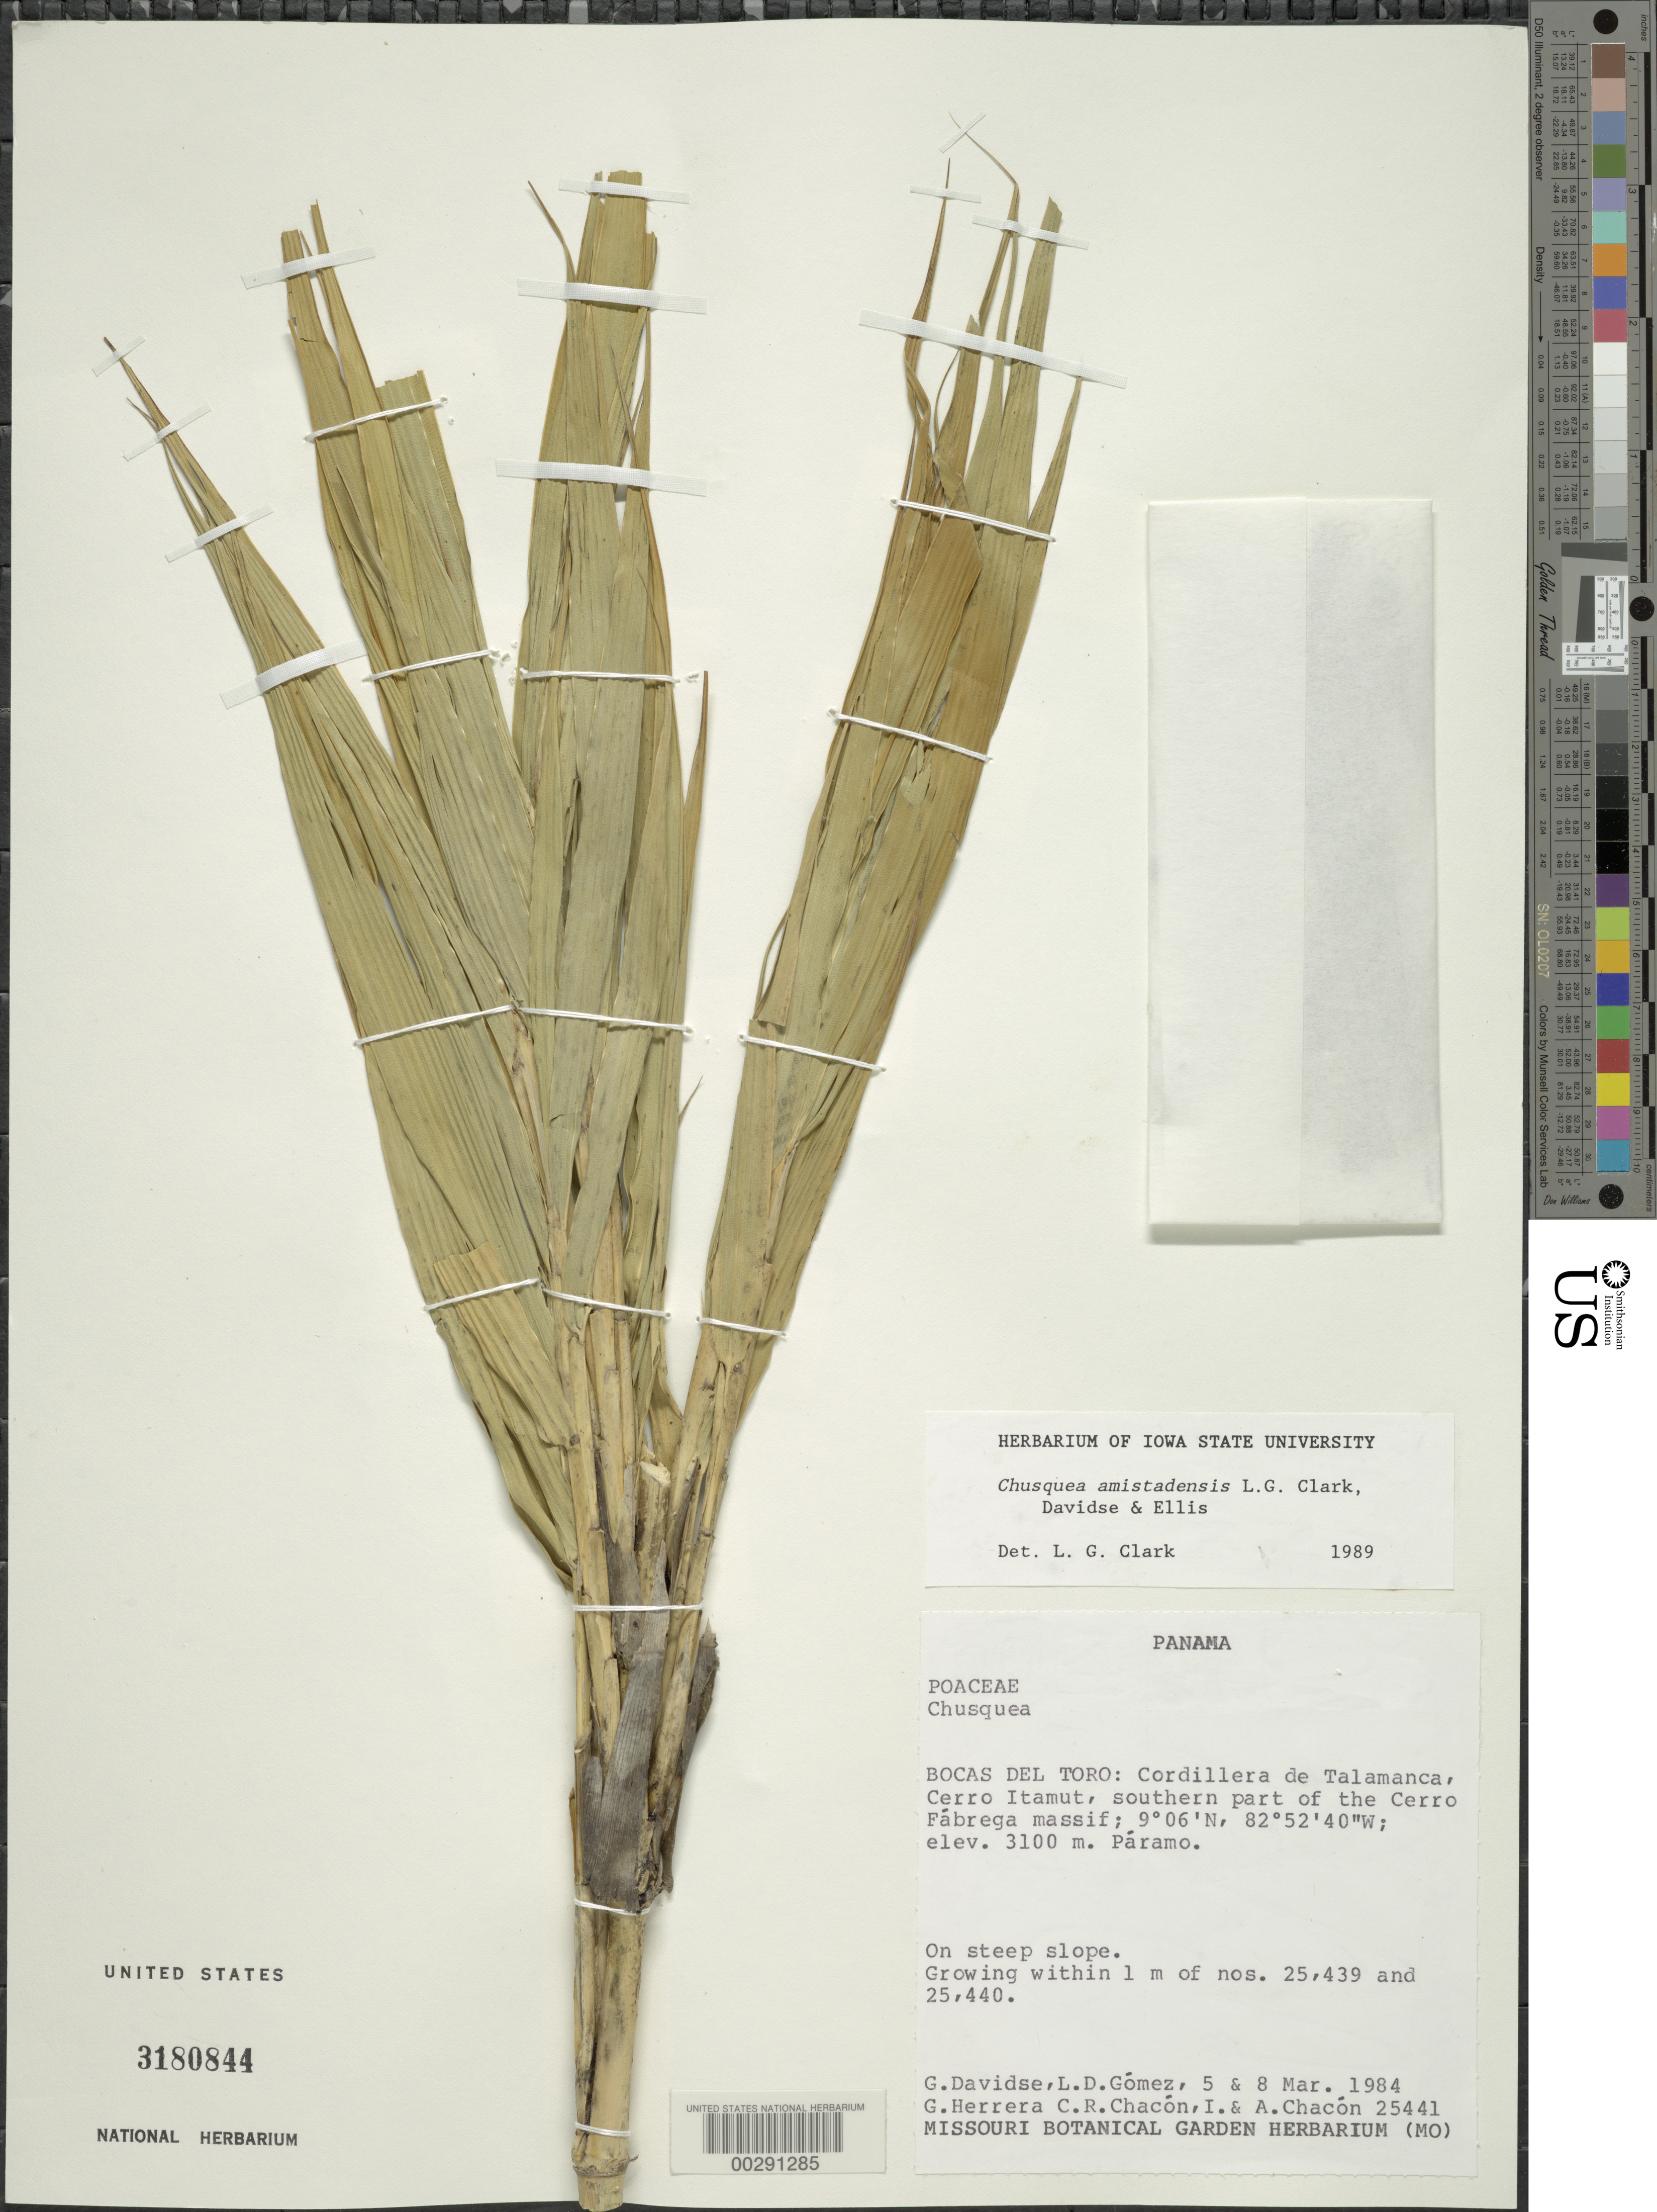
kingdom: Plantae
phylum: Tracheophyta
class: Liliopsida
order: Poales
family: Poaceae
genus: Chusquea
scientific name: Chusquea amistadensis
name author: L.G. Clark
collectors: G. Davidse, L. D. Gómez, G. Herrera Ch., C. Chacon, I. Chacon & A. Chacon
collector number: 25441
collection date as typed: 05 Mar 1984 and 08 Mar 1984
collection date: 1984-03-05,1984-03-08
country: Panama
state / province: Bocas del Toro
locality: Cordillera de Talamanca; Cerro Itamut; sountern part of the Cerro Fabrega Massif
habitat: On steep slope; paramo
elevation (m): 3100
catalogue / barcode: US 3180844